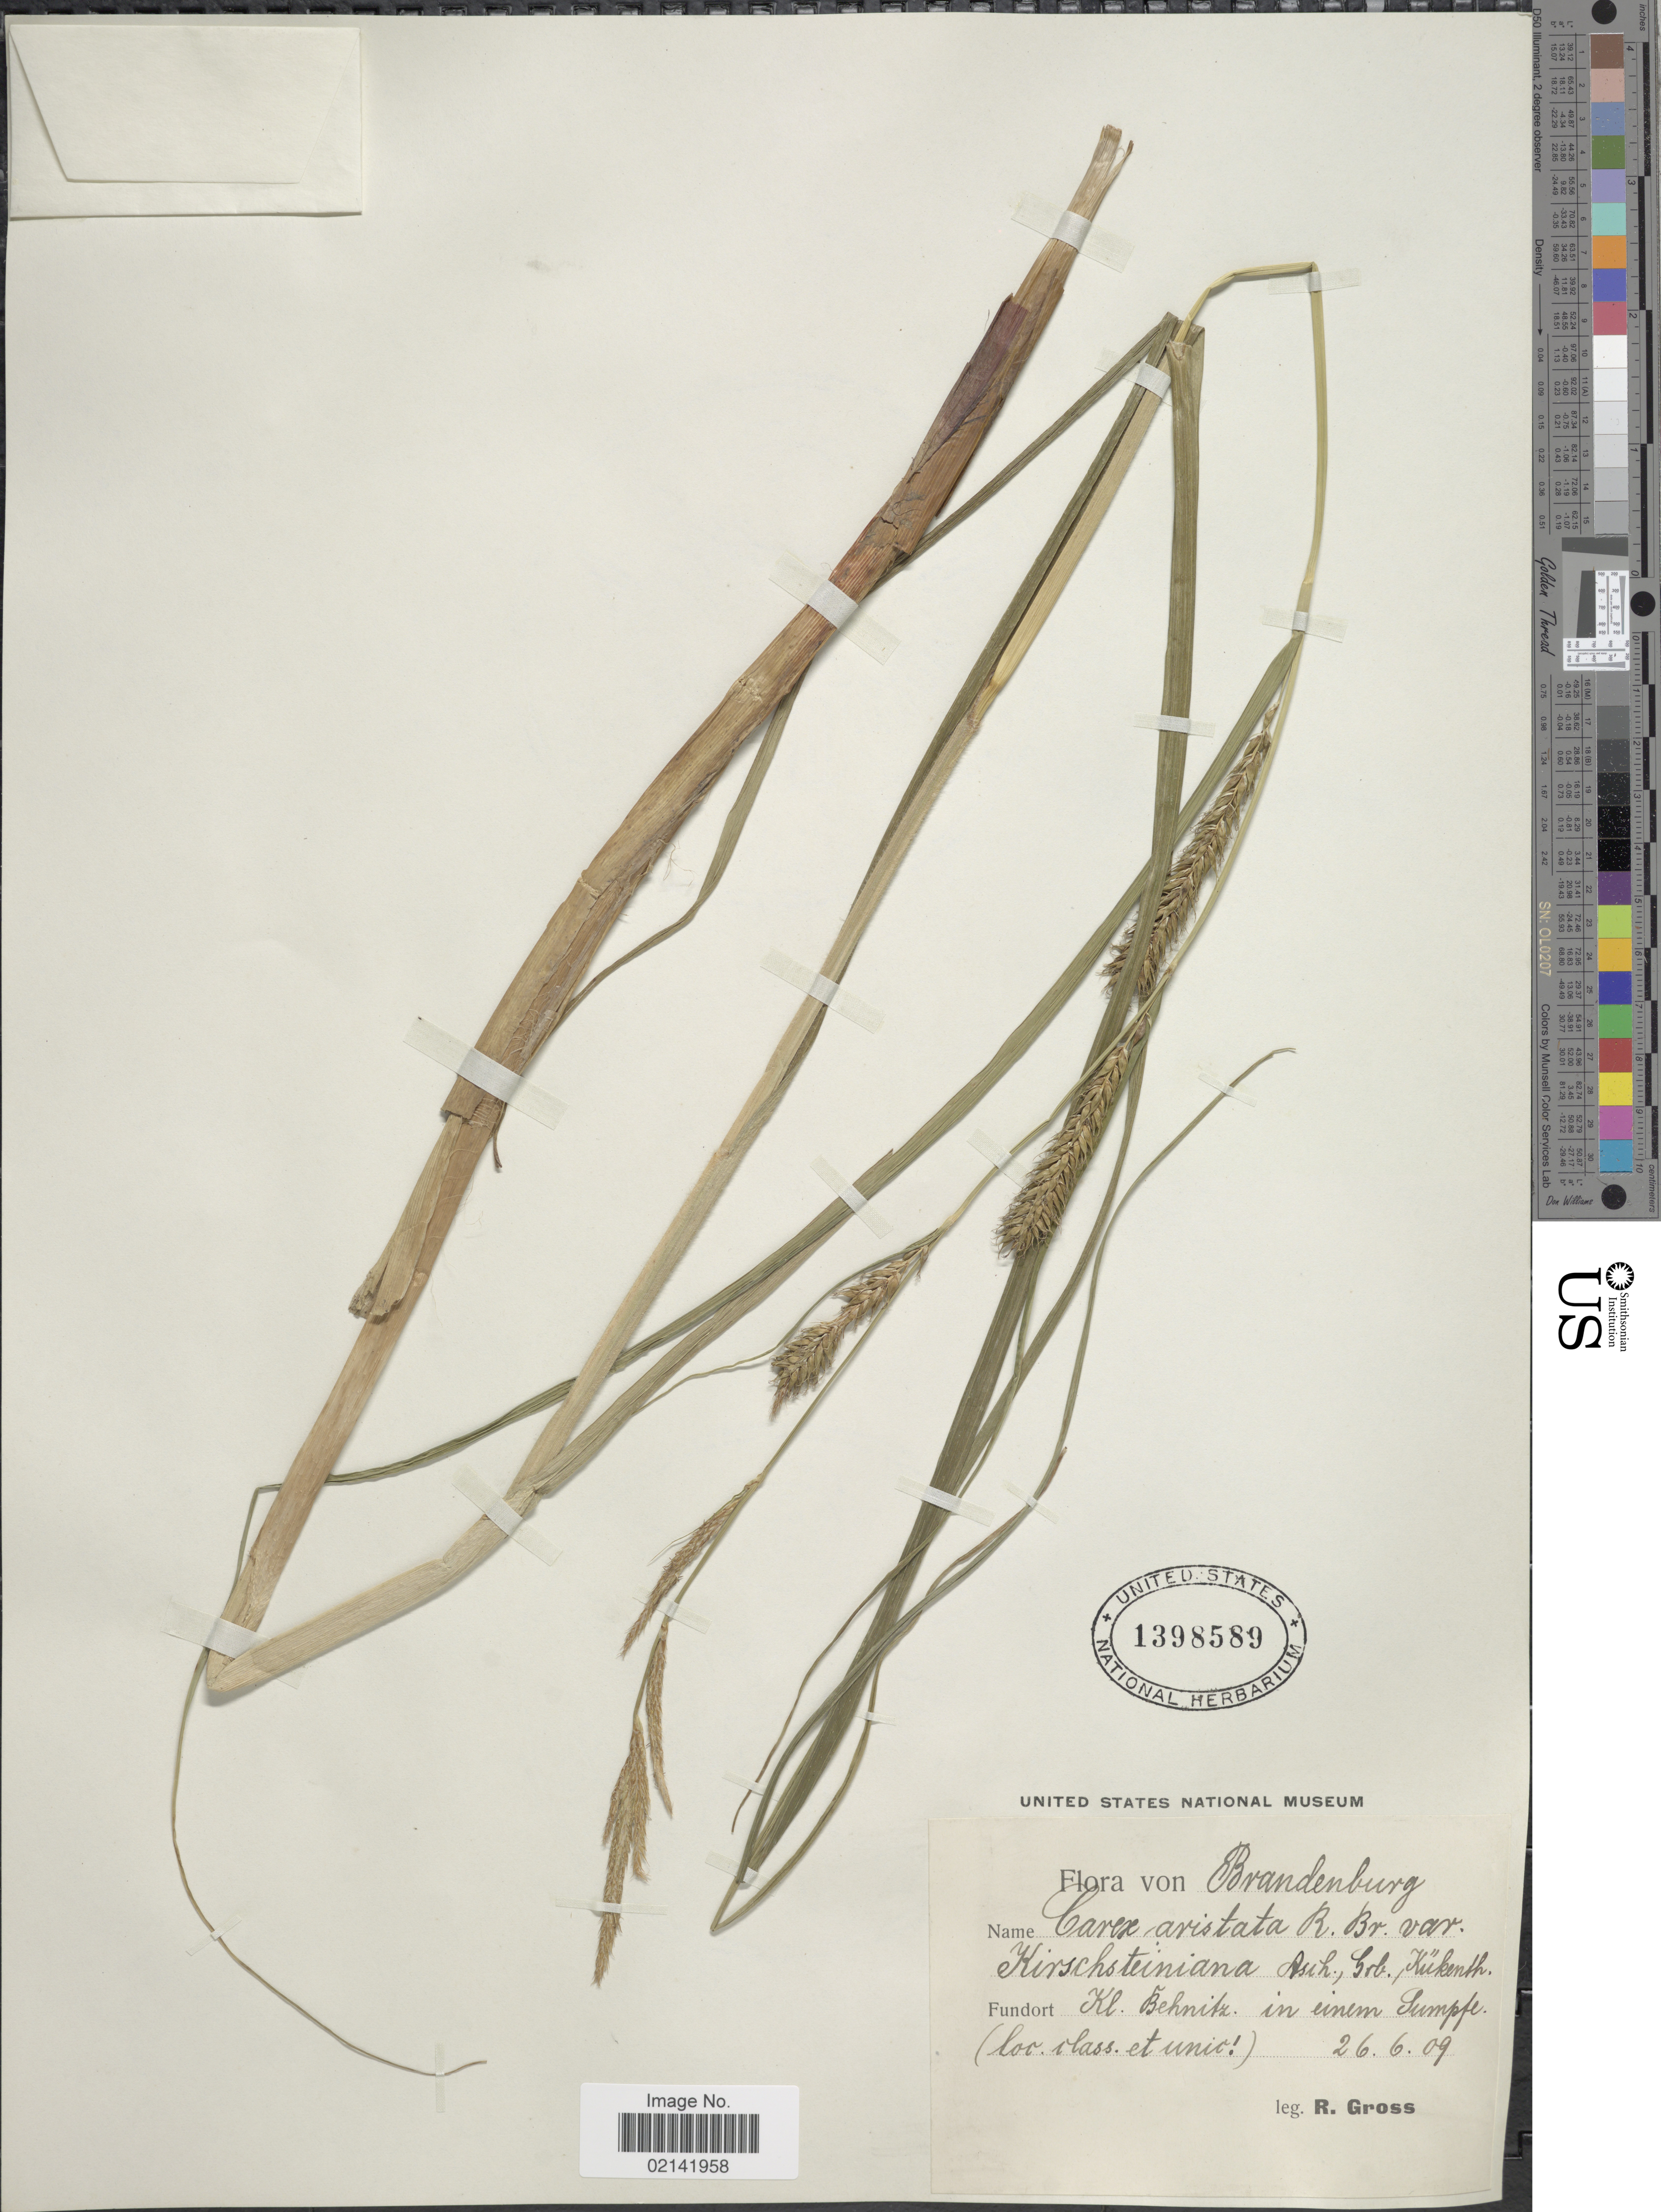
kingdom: Plantae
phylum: Tracheophyta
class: Liliopsida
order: Poales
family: Cyperaceae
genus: Carex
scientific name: Carex atherodes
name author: Spreng.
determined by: Strong, Mark T., (BOT), Smithsonian Institution - National Museum of Natural History (UNITED STATES)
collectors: R. Gross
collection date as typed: Transcribed d/m/y: 26/6/9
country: Germany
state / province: Brandenburg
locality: Kl. Behnitz in einem Sumpfe (loc. class. et unic [illegible text])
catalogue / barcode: US 1398589